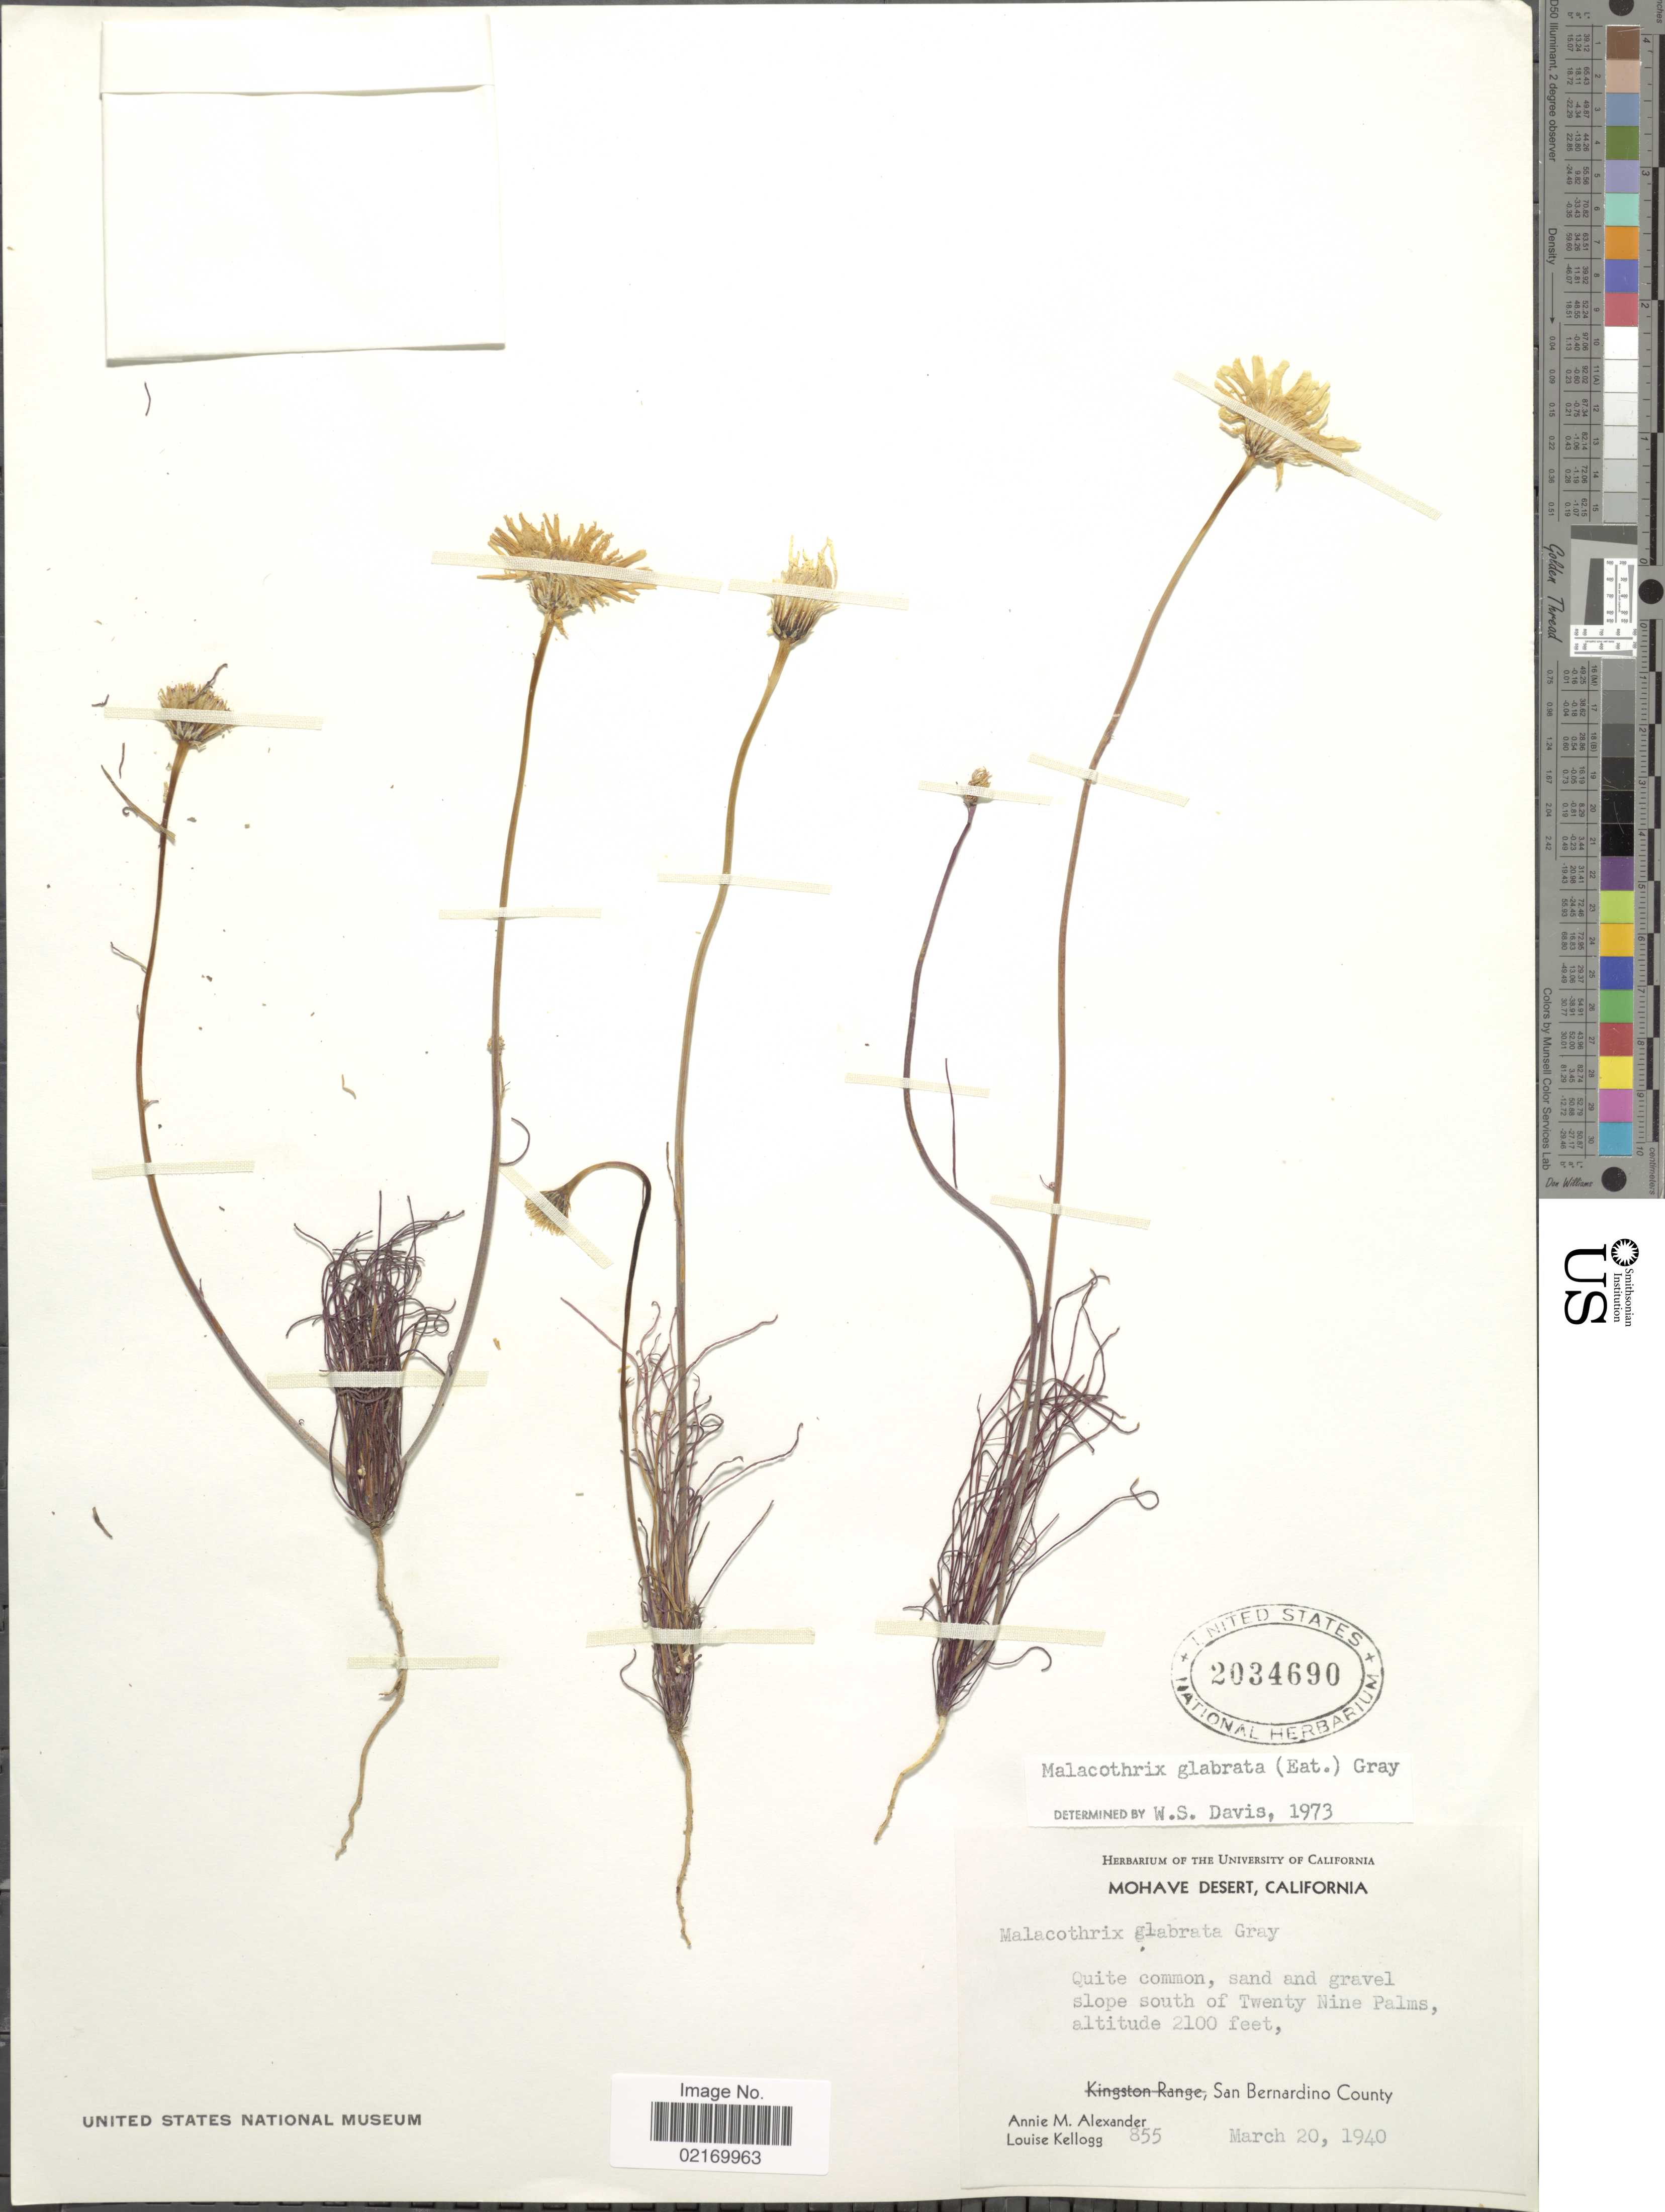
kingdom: Plantae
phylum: Tracheophyta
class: Magnoliopsida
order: Asterales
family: Asteraceae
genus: Malacothrix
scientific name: Malacothrix glabrata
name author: (A. Gray ex D.C. Eaton) A. Gray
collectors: A. M. Alexander & L. Kellogg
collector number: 855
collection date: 1940-03-20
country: United States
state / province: California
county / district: San Bernardino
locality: Mohave Desert, south of Twenty Nine Palms, San Bernardino County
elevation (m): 640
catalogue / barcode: US 2034690